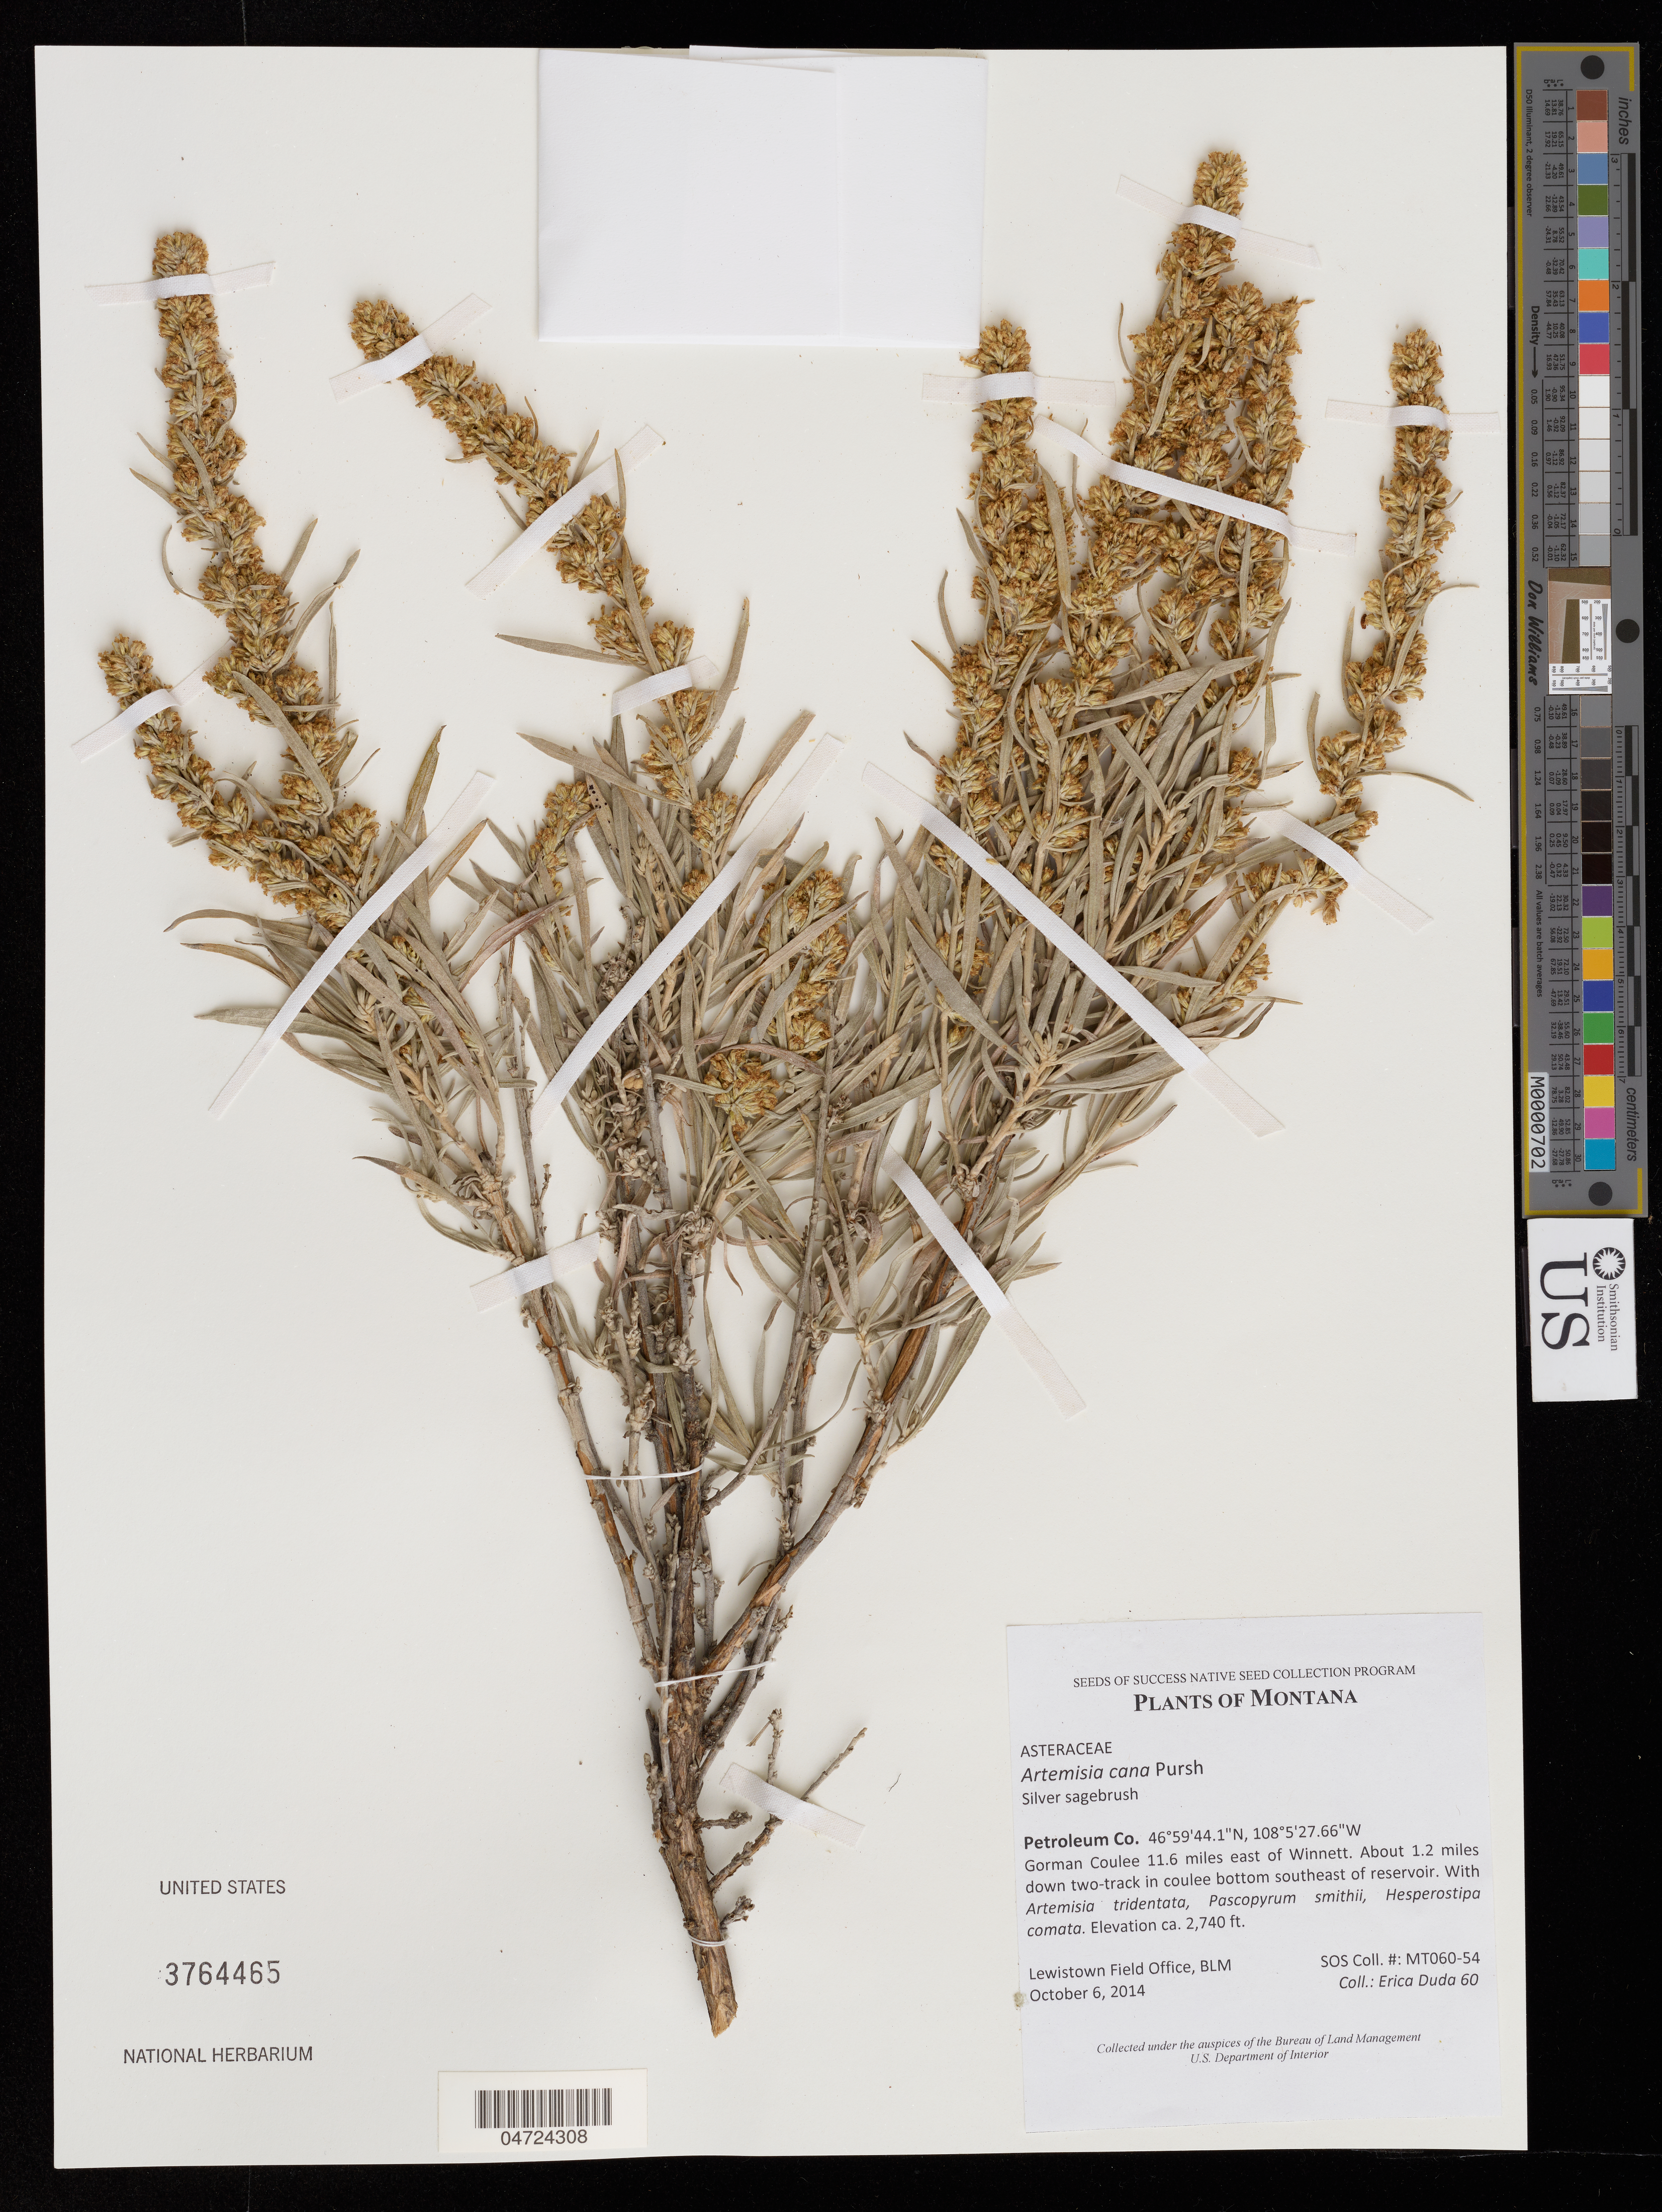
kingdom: Plantae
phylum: Tracheophyta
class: Magnoliopsida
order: Asterales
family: Asteraceae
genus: Artemisia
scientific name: Artemisia cana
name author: Pursh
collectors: E. Duda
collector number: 60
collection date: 2014-10-06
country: United States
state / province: Montana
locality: Petroleum Co. Gorman Coulee 11.6 miles east of Winnett. About 1.2 miles down two-track in coulee bottom southeast of reservoir.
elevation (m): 835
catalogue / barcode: US 3764465